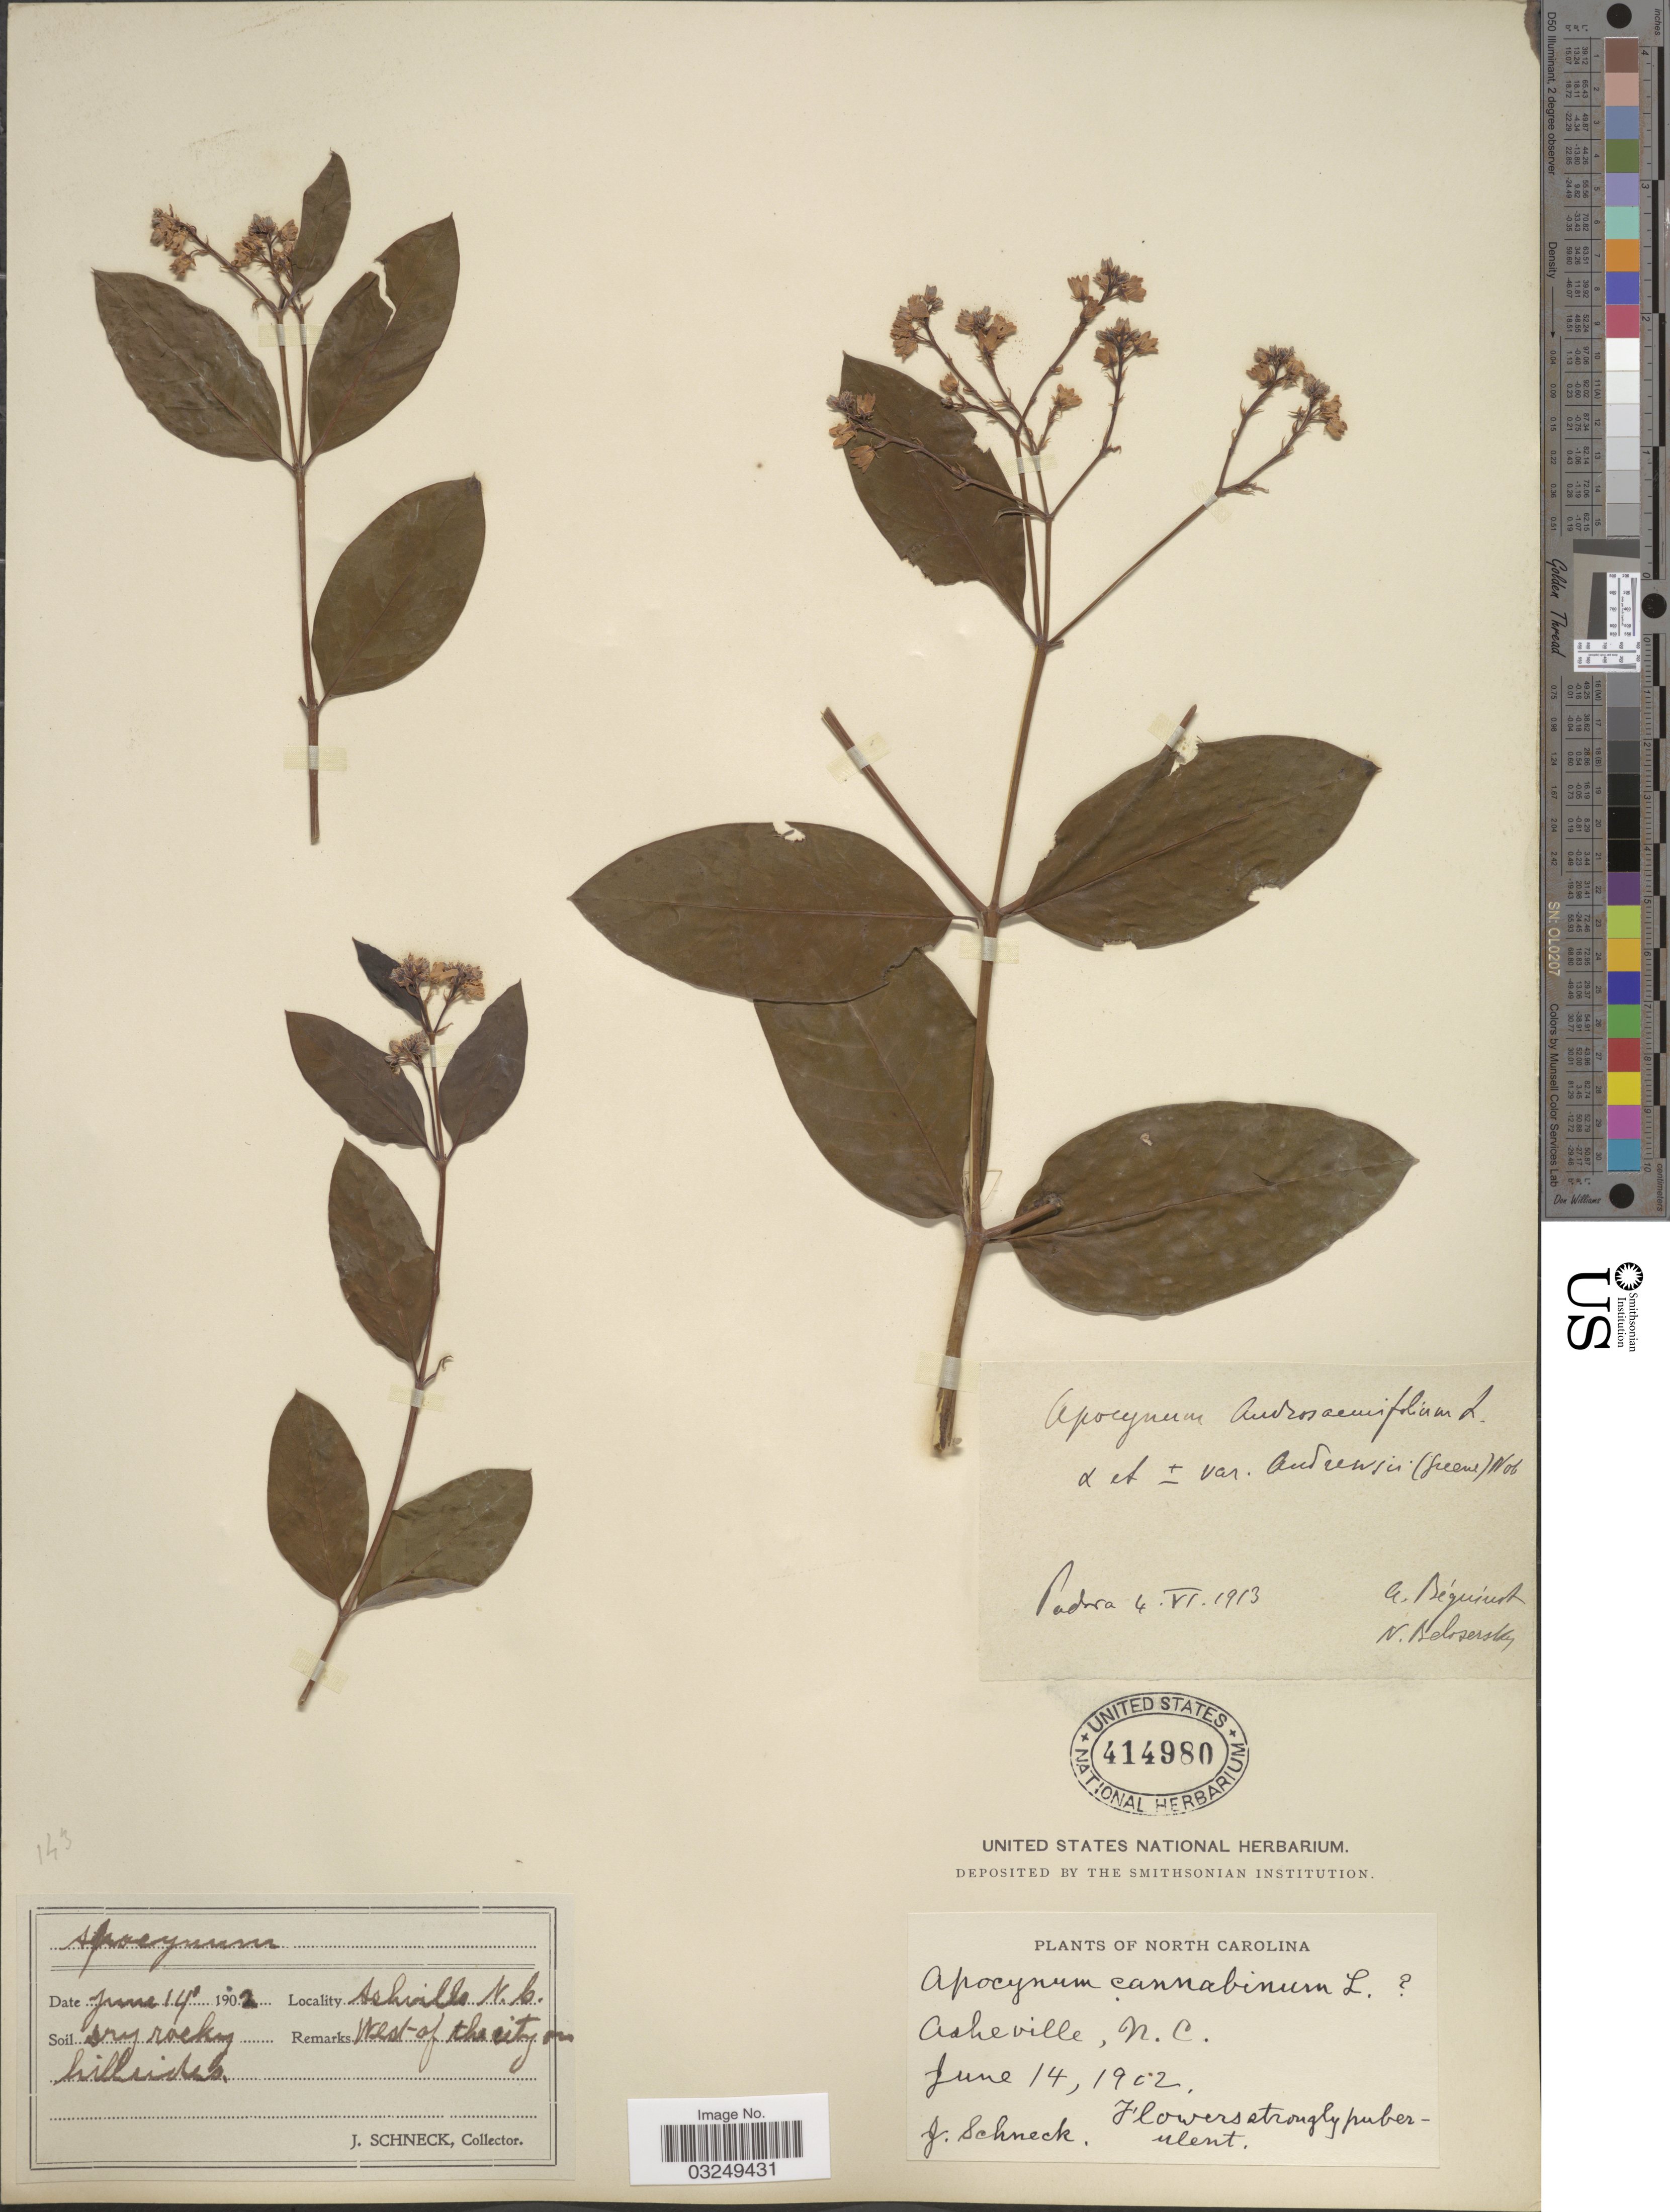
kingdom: Plantae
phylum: Tracheophyta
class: Magnoliopsida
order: Gentianales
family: Apocynaceae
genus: Apocynum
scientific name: Apocynum andrewsii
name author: Greene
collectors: J. Schneck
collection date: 1902-06-14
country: United States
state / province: North Carolina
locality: Asheville, N. C.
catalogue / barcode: US 414980